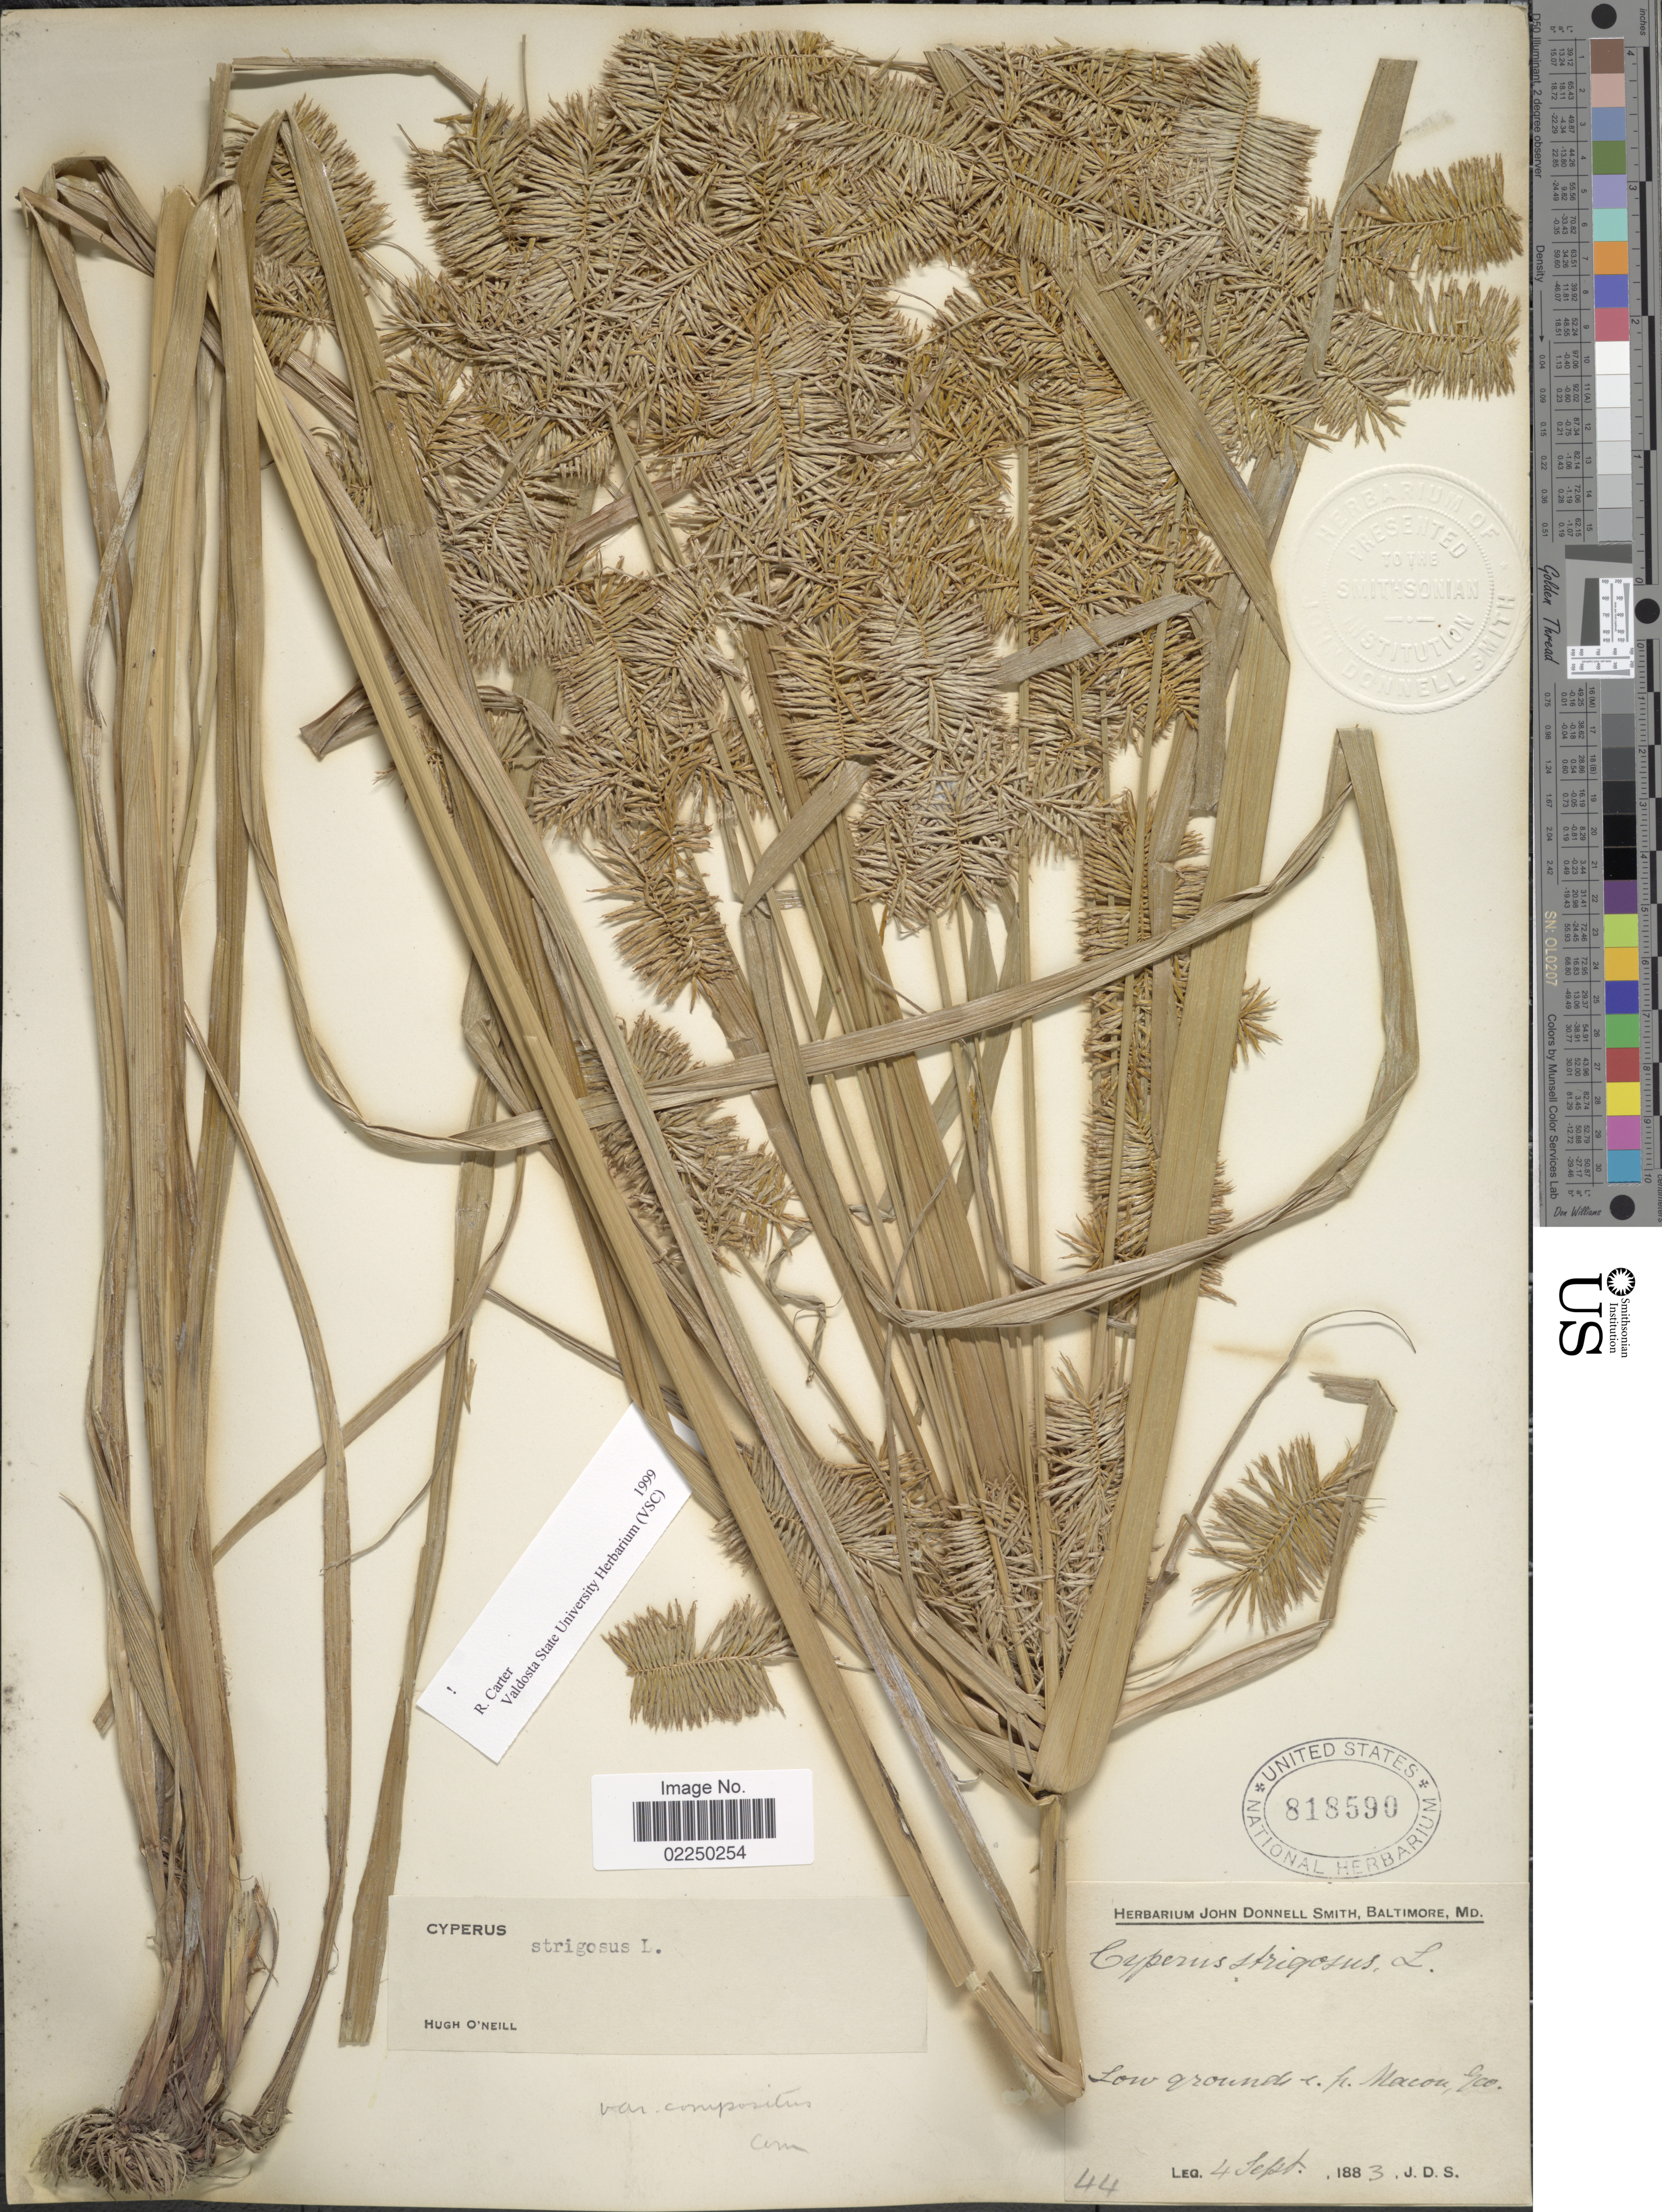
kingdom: Plantae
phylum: Tracheophyta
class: Liliopsida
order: Poales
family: Cyperaceae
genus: Cyperus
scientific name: Cyperus strigosus L.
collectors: J. Donnell Smith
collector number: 44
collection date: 1883-09-04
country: United States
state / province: Georgia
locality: Low grounds, Macou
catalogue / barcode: US 818590